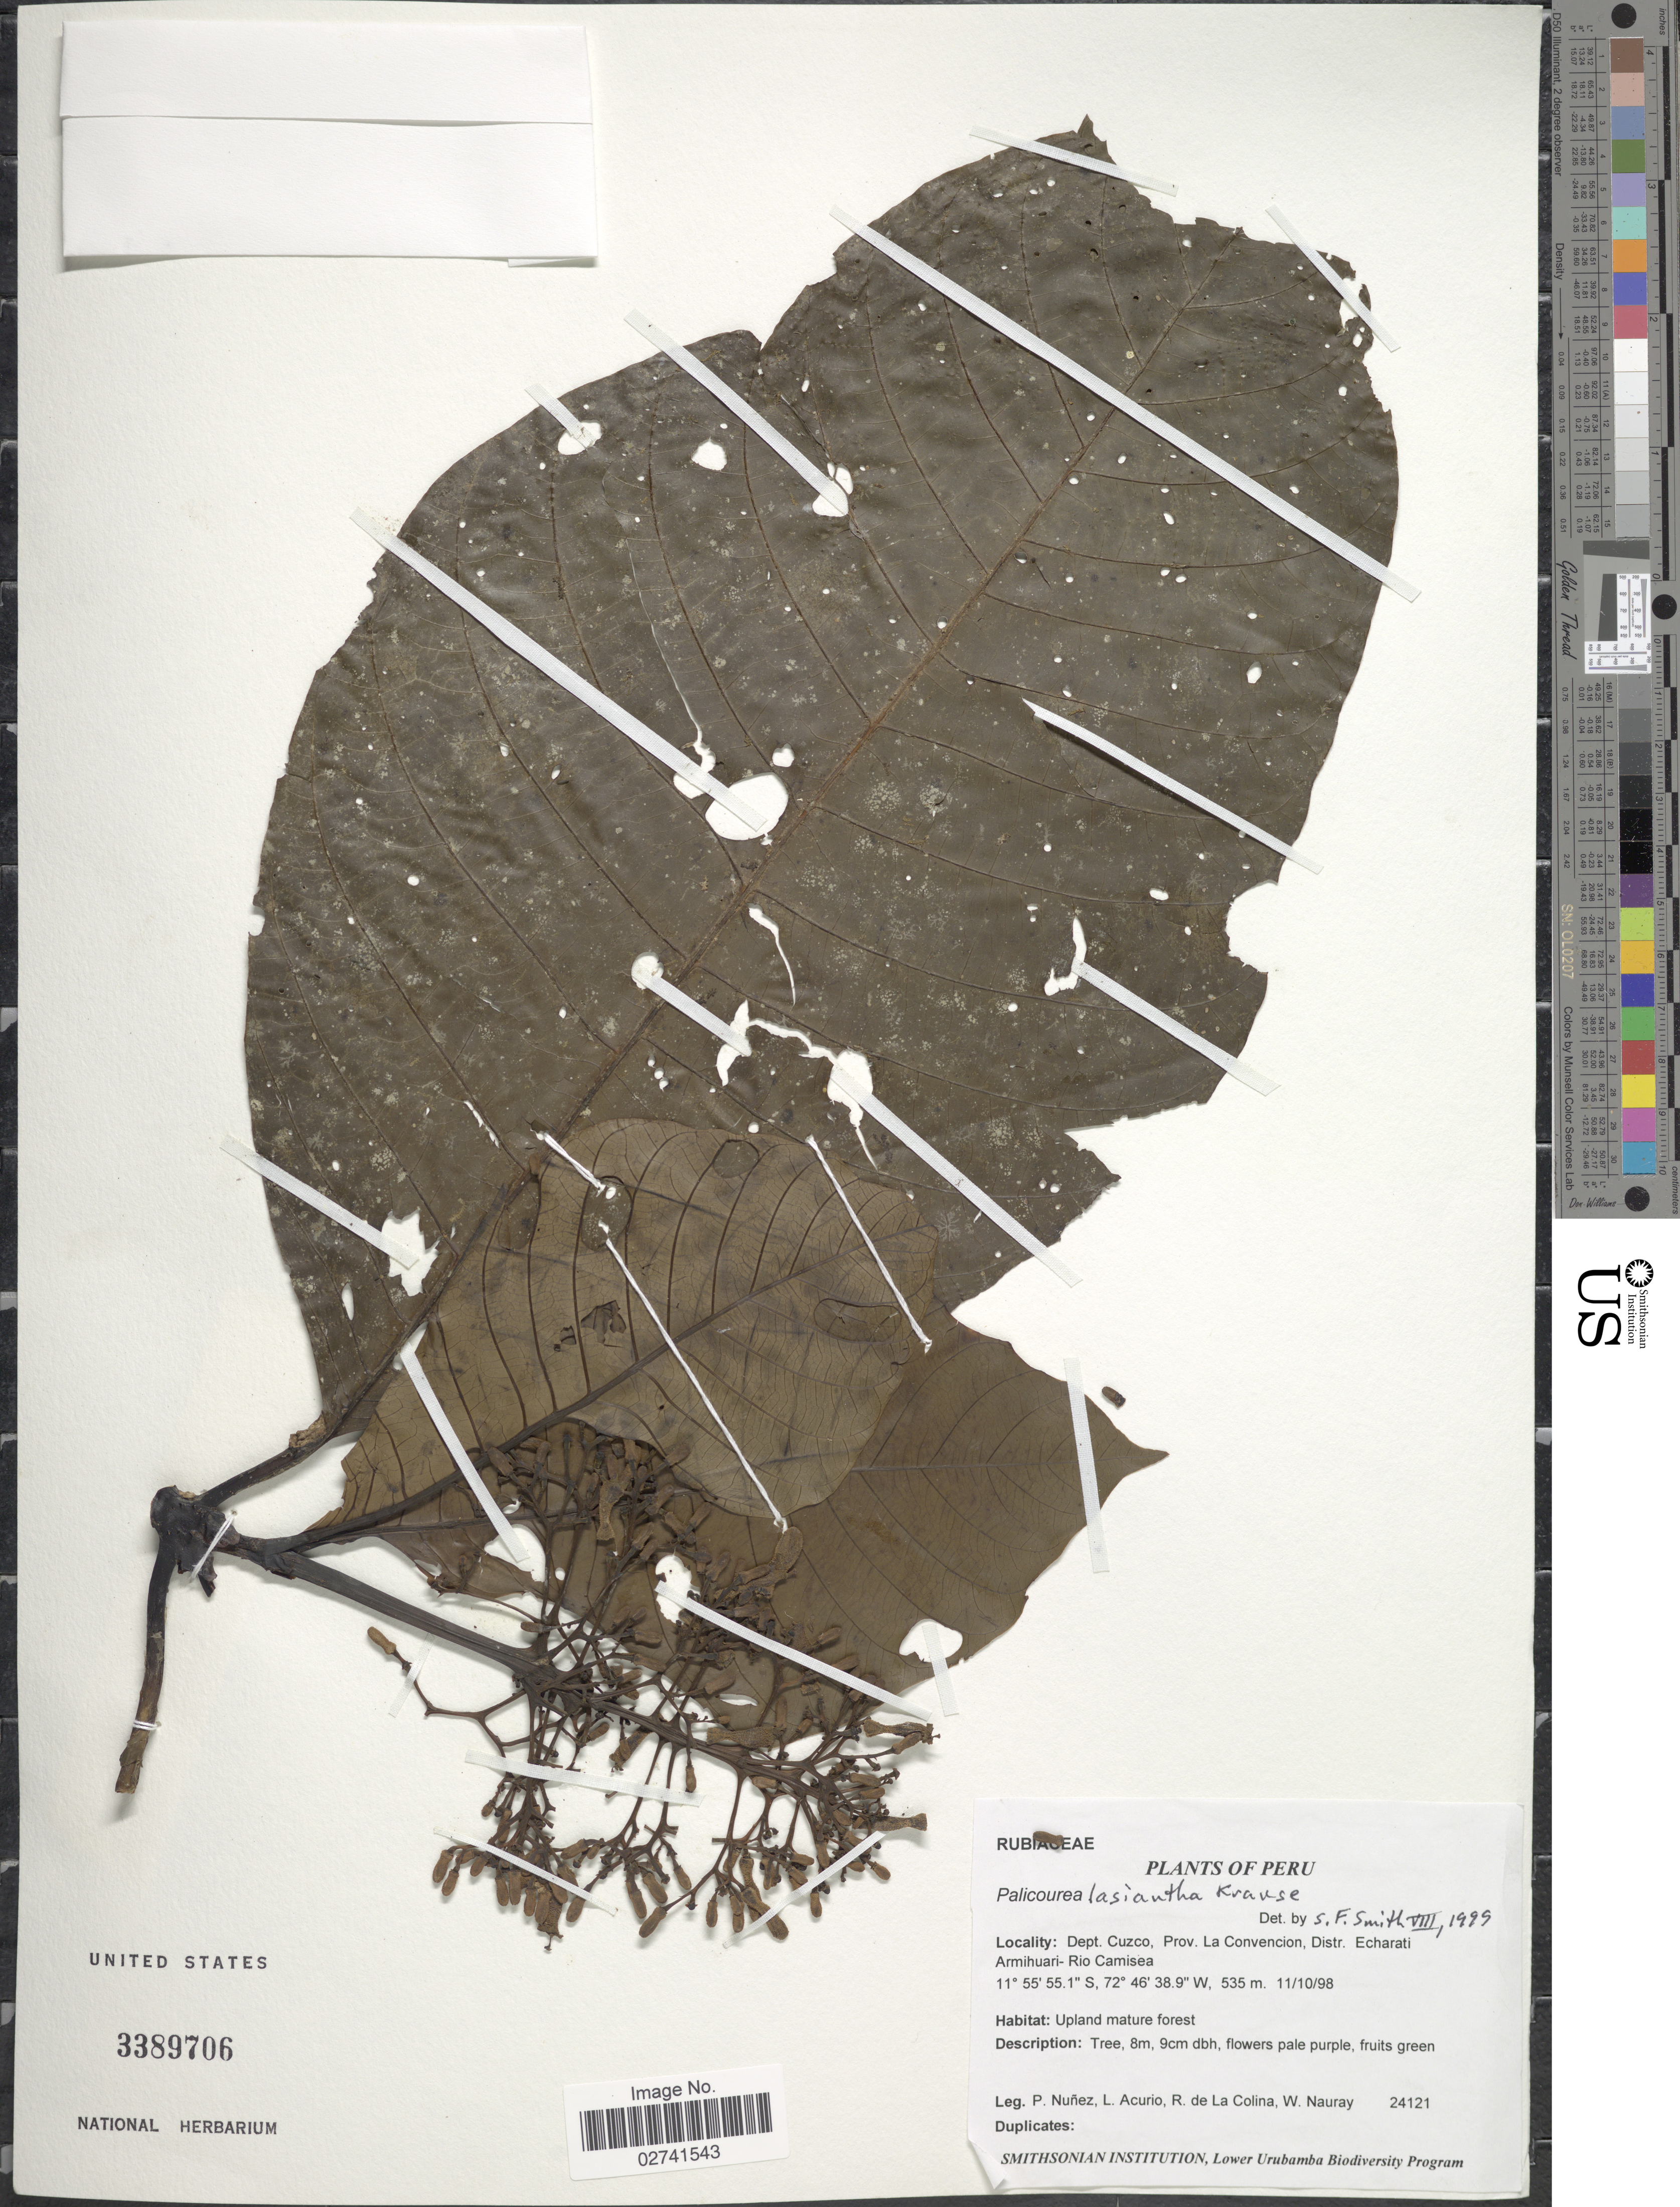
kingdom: Plantae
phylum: Tracheophyta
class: Magnoliopsida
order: Gentianales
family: Rubiaceae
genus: Palicourea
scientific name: Palicourea lasiantha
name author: Krause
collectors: P. Nuñez V., L. Acurio, R. de La Colina & W. Nauray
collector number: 24121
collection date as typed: Transcribed d/m/y: 11/10/98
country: Peru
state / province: Cusco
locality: Dept. Cuzco, prov. La Convencion, Distr. Echarati Armihuari-Rio Camisea, Upland mature forest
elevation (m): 535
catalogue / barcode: US 3389706